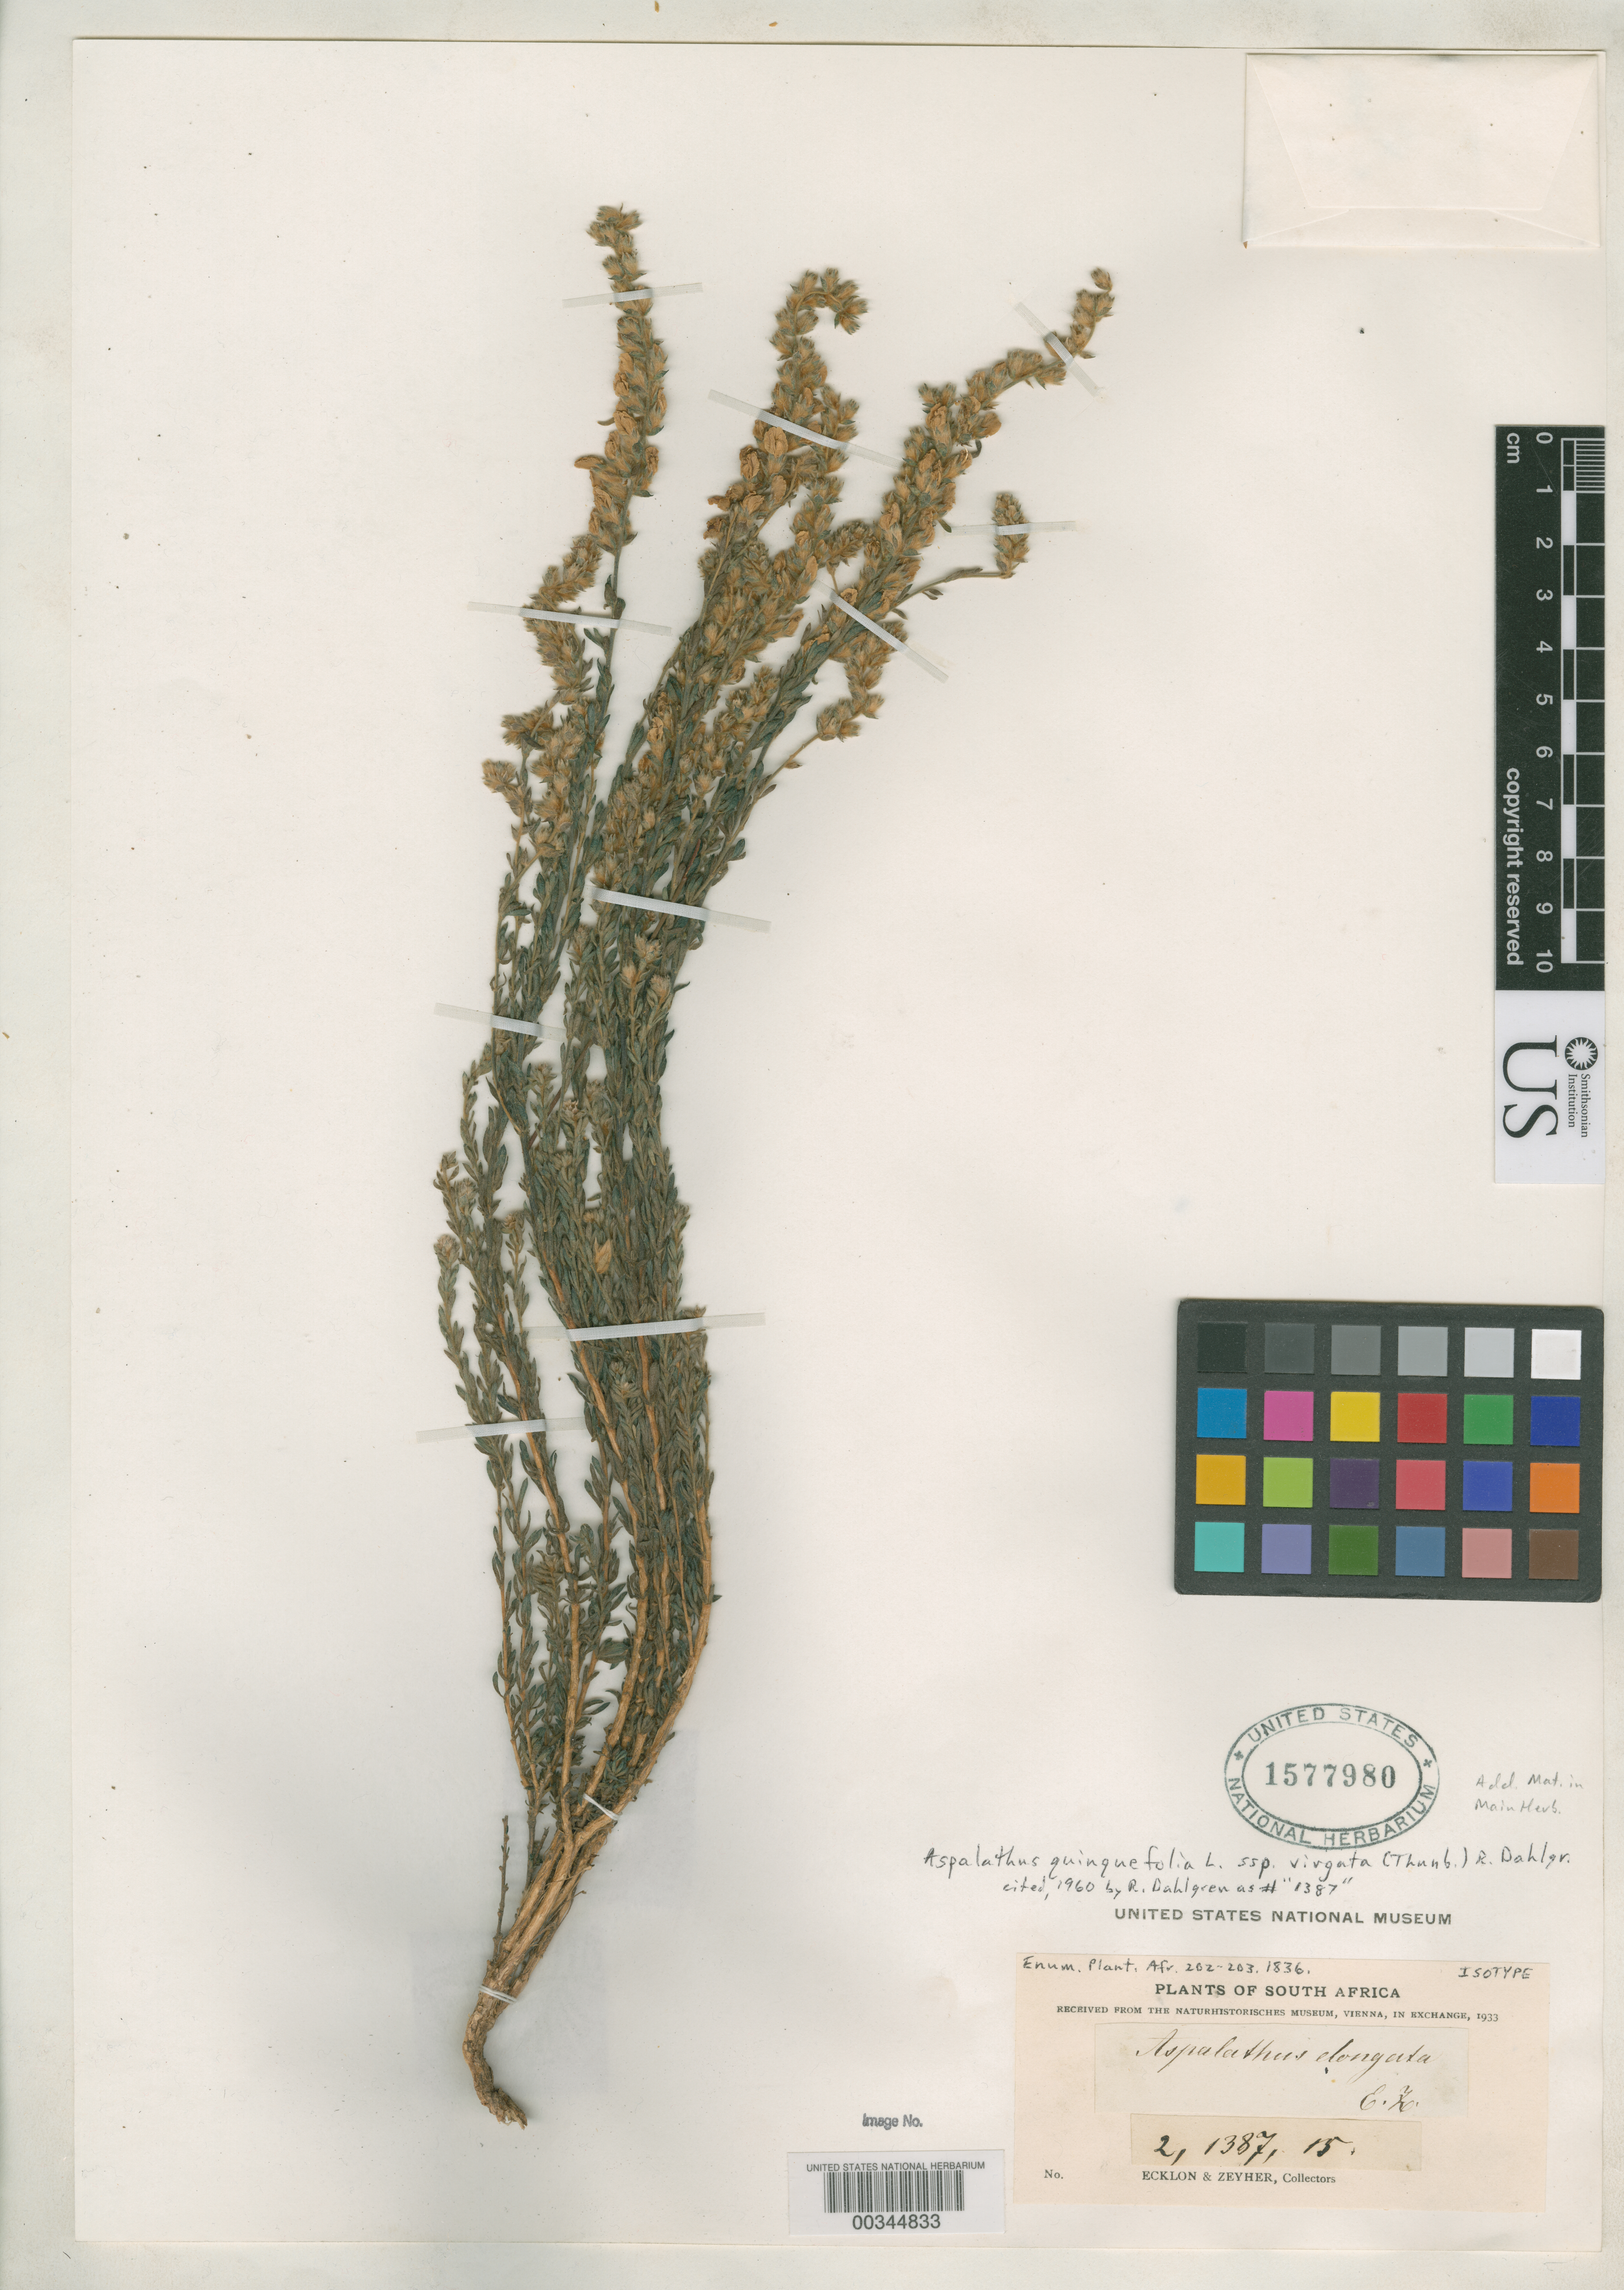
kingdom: Plantae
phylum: Tracheophyta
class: Magnoliopsida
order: Fabales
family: Fabaceae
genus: Aspalathus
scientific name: Aspalathus elongata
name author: Eckl. & Zeyh.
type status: Isotype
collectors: C. F. Ecklon & C. Zeyher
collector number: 1387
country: South Africa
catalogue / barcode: US 1577980